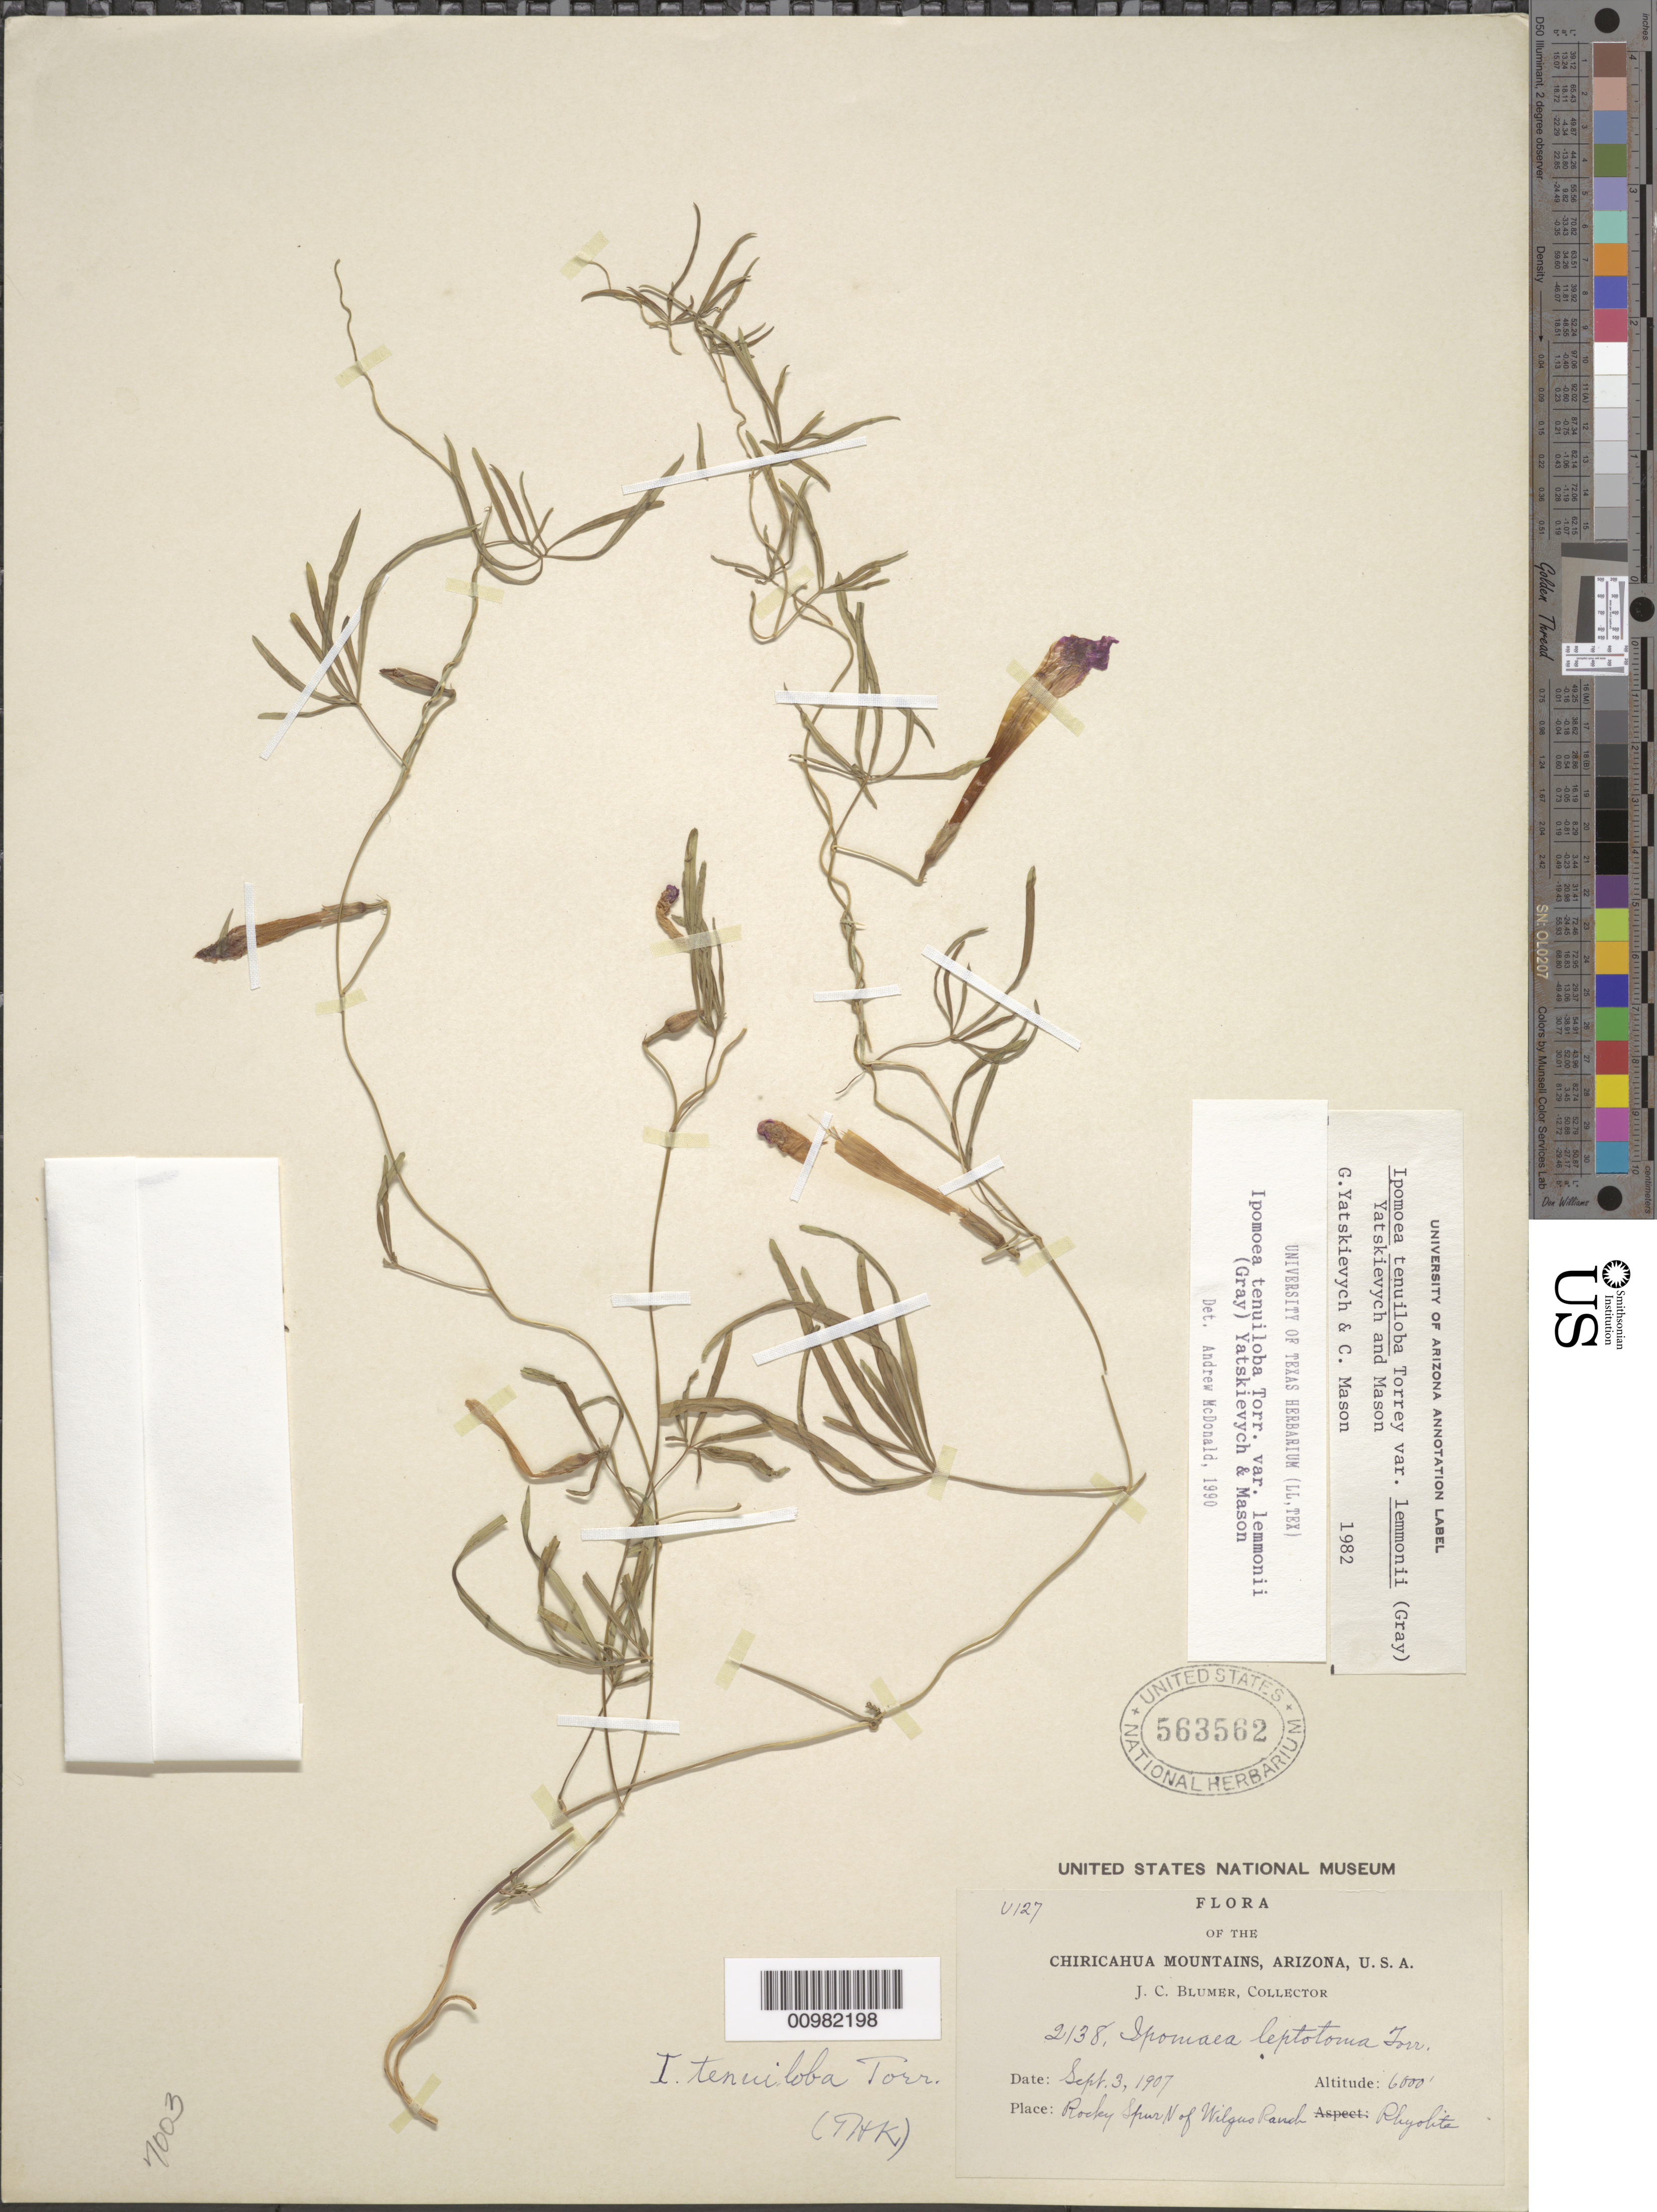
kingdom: Plantae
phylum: Tracheophyta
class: Magnoliopsida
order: Solanales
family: Convolvulaceae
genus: Ipomoea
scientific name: Ipomoea tenuiloba var. lemmonii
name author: (A. Gray) Yatsk. & C.T. Mason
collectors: J. C. Blumer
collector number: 2138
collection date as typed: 03 Sep 1907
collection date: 1907-09-03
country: United States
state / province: Arizona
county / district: Cochise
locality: Chiricahua Mts.; Rocky Spur N of Wilgus(?) Ranch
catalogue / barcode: US 563562